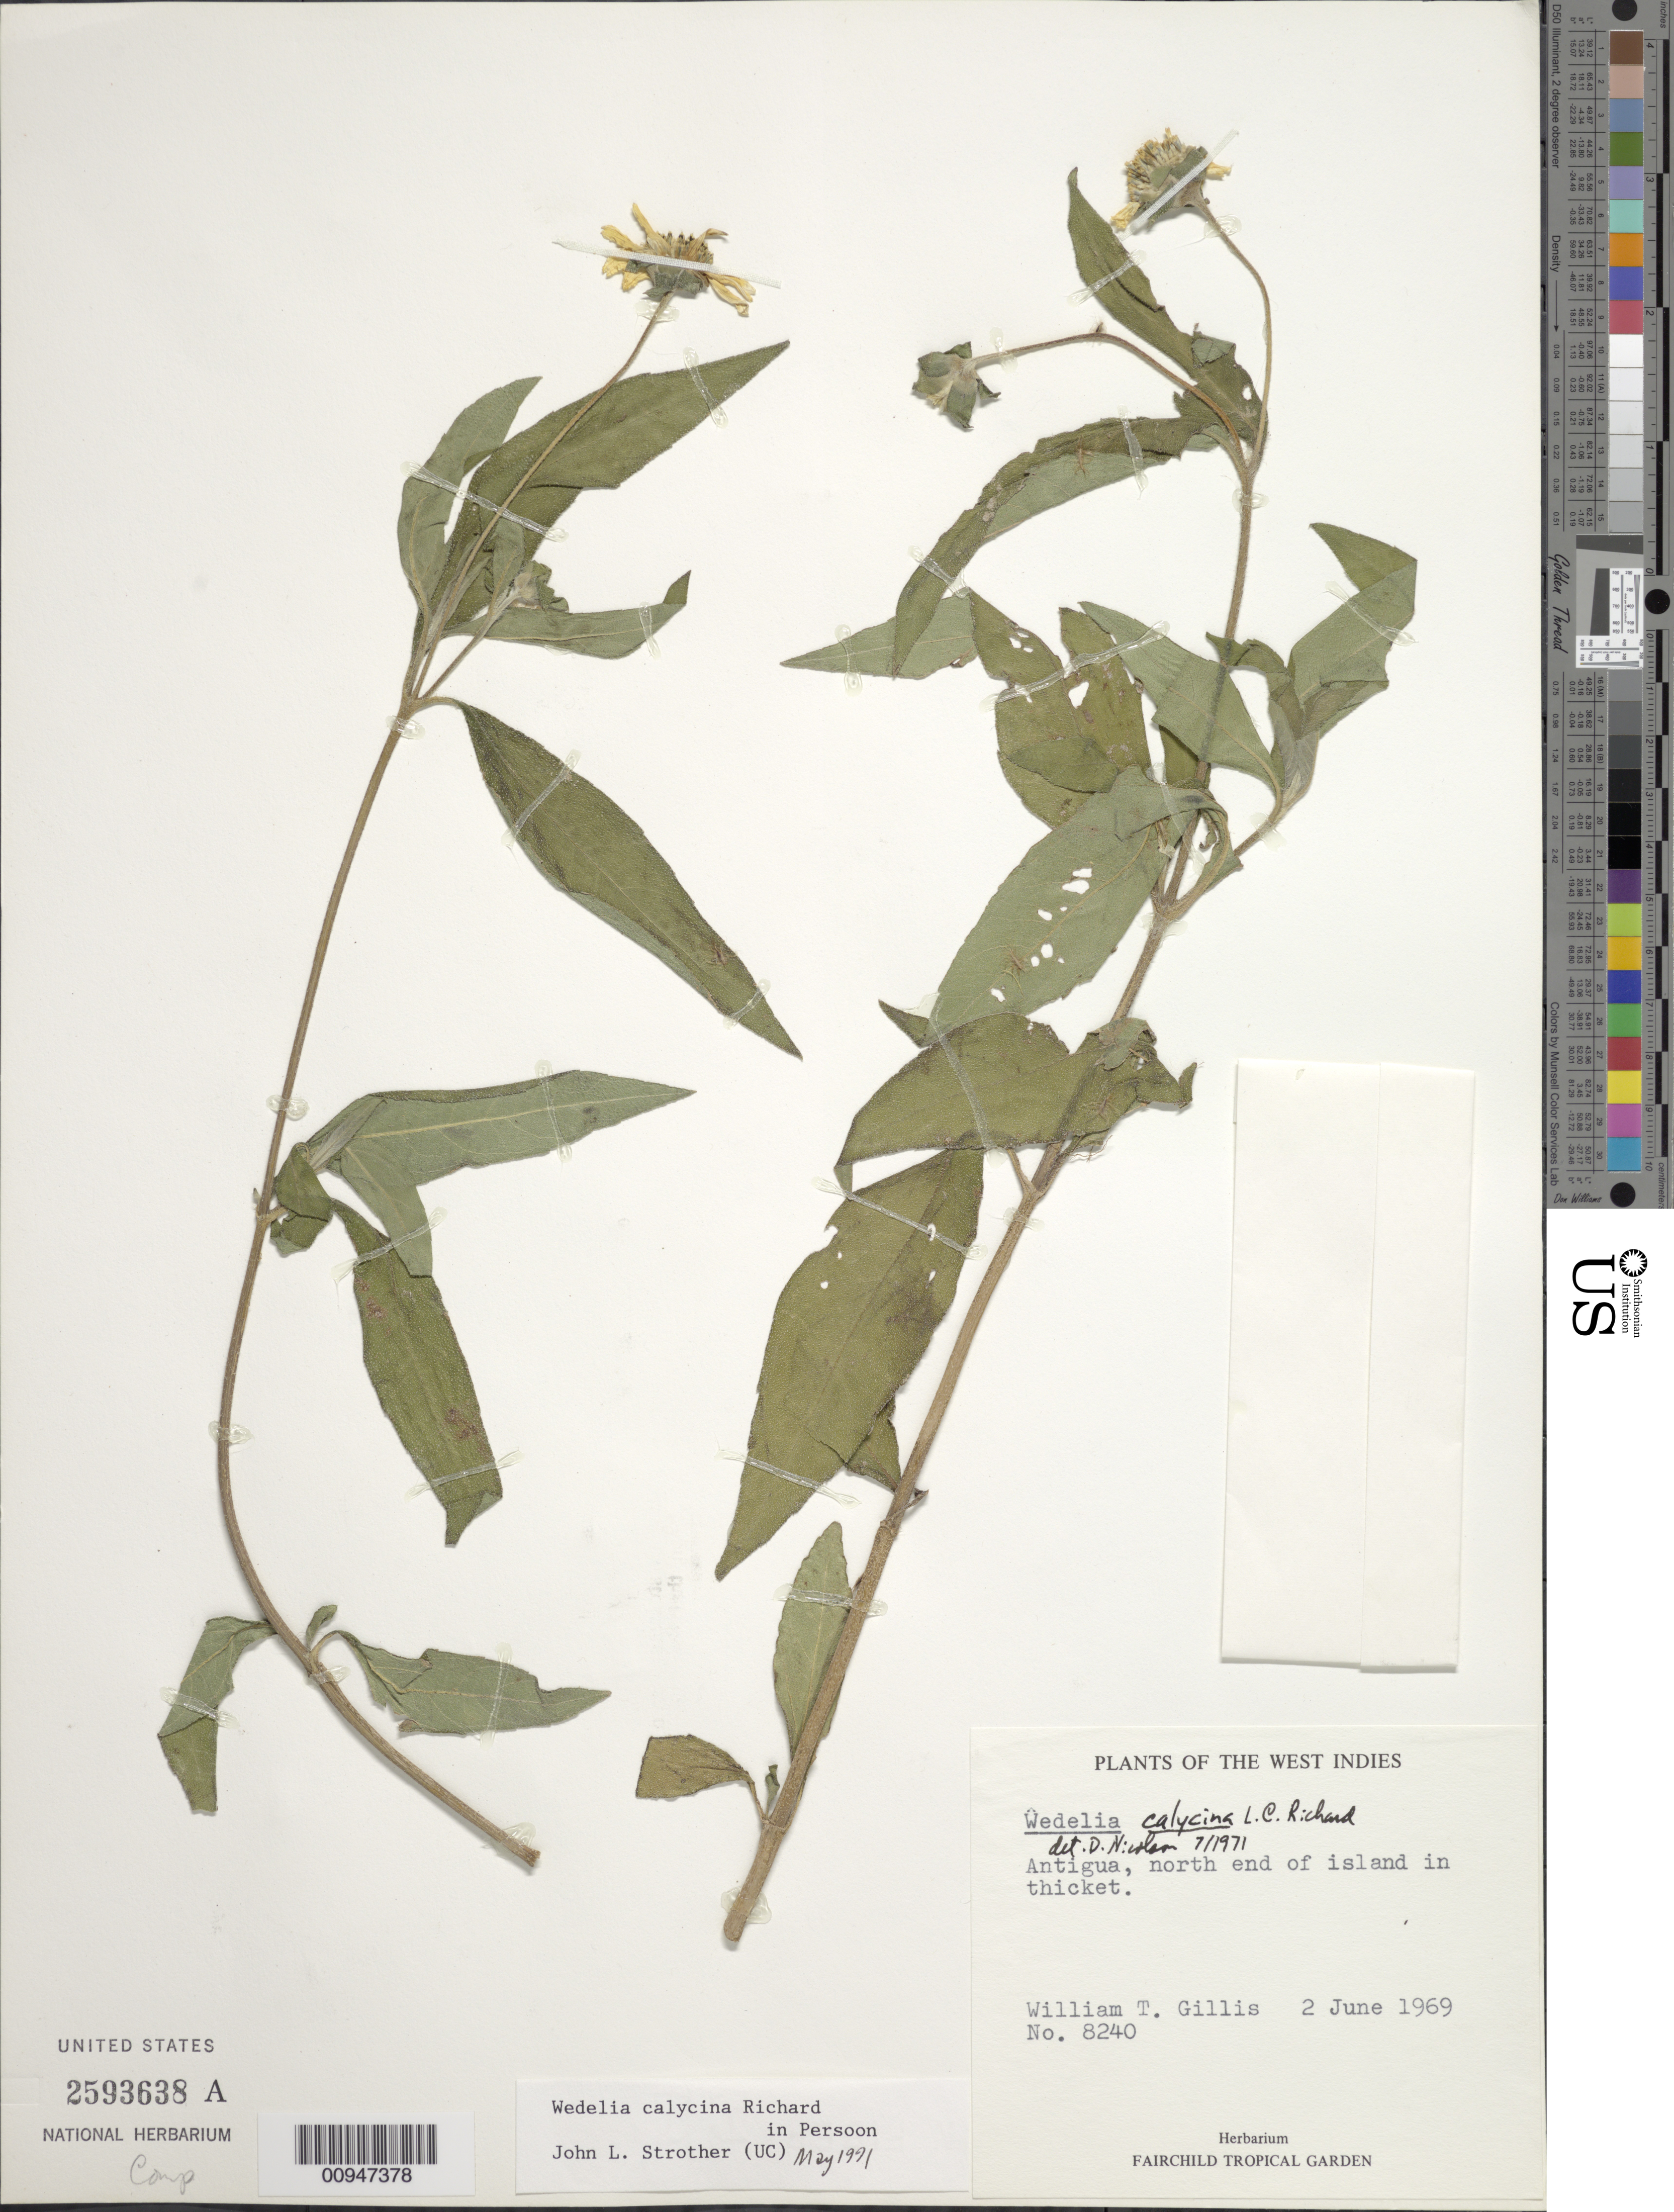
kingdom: Plantae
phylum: Tracheophyta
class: Magnoliopsida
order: Asterales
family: Asteraceae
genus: Wedelia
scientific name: Wedelia calycina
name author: Rich.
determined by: Strother, J. L.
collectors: W. T. Gillis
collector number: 8240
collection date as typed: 02 Jun 1969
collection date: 1969-06-02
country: Antigua and Barbuda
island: Antigua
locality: North end of island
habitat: In thicket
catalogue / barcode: US 2593638